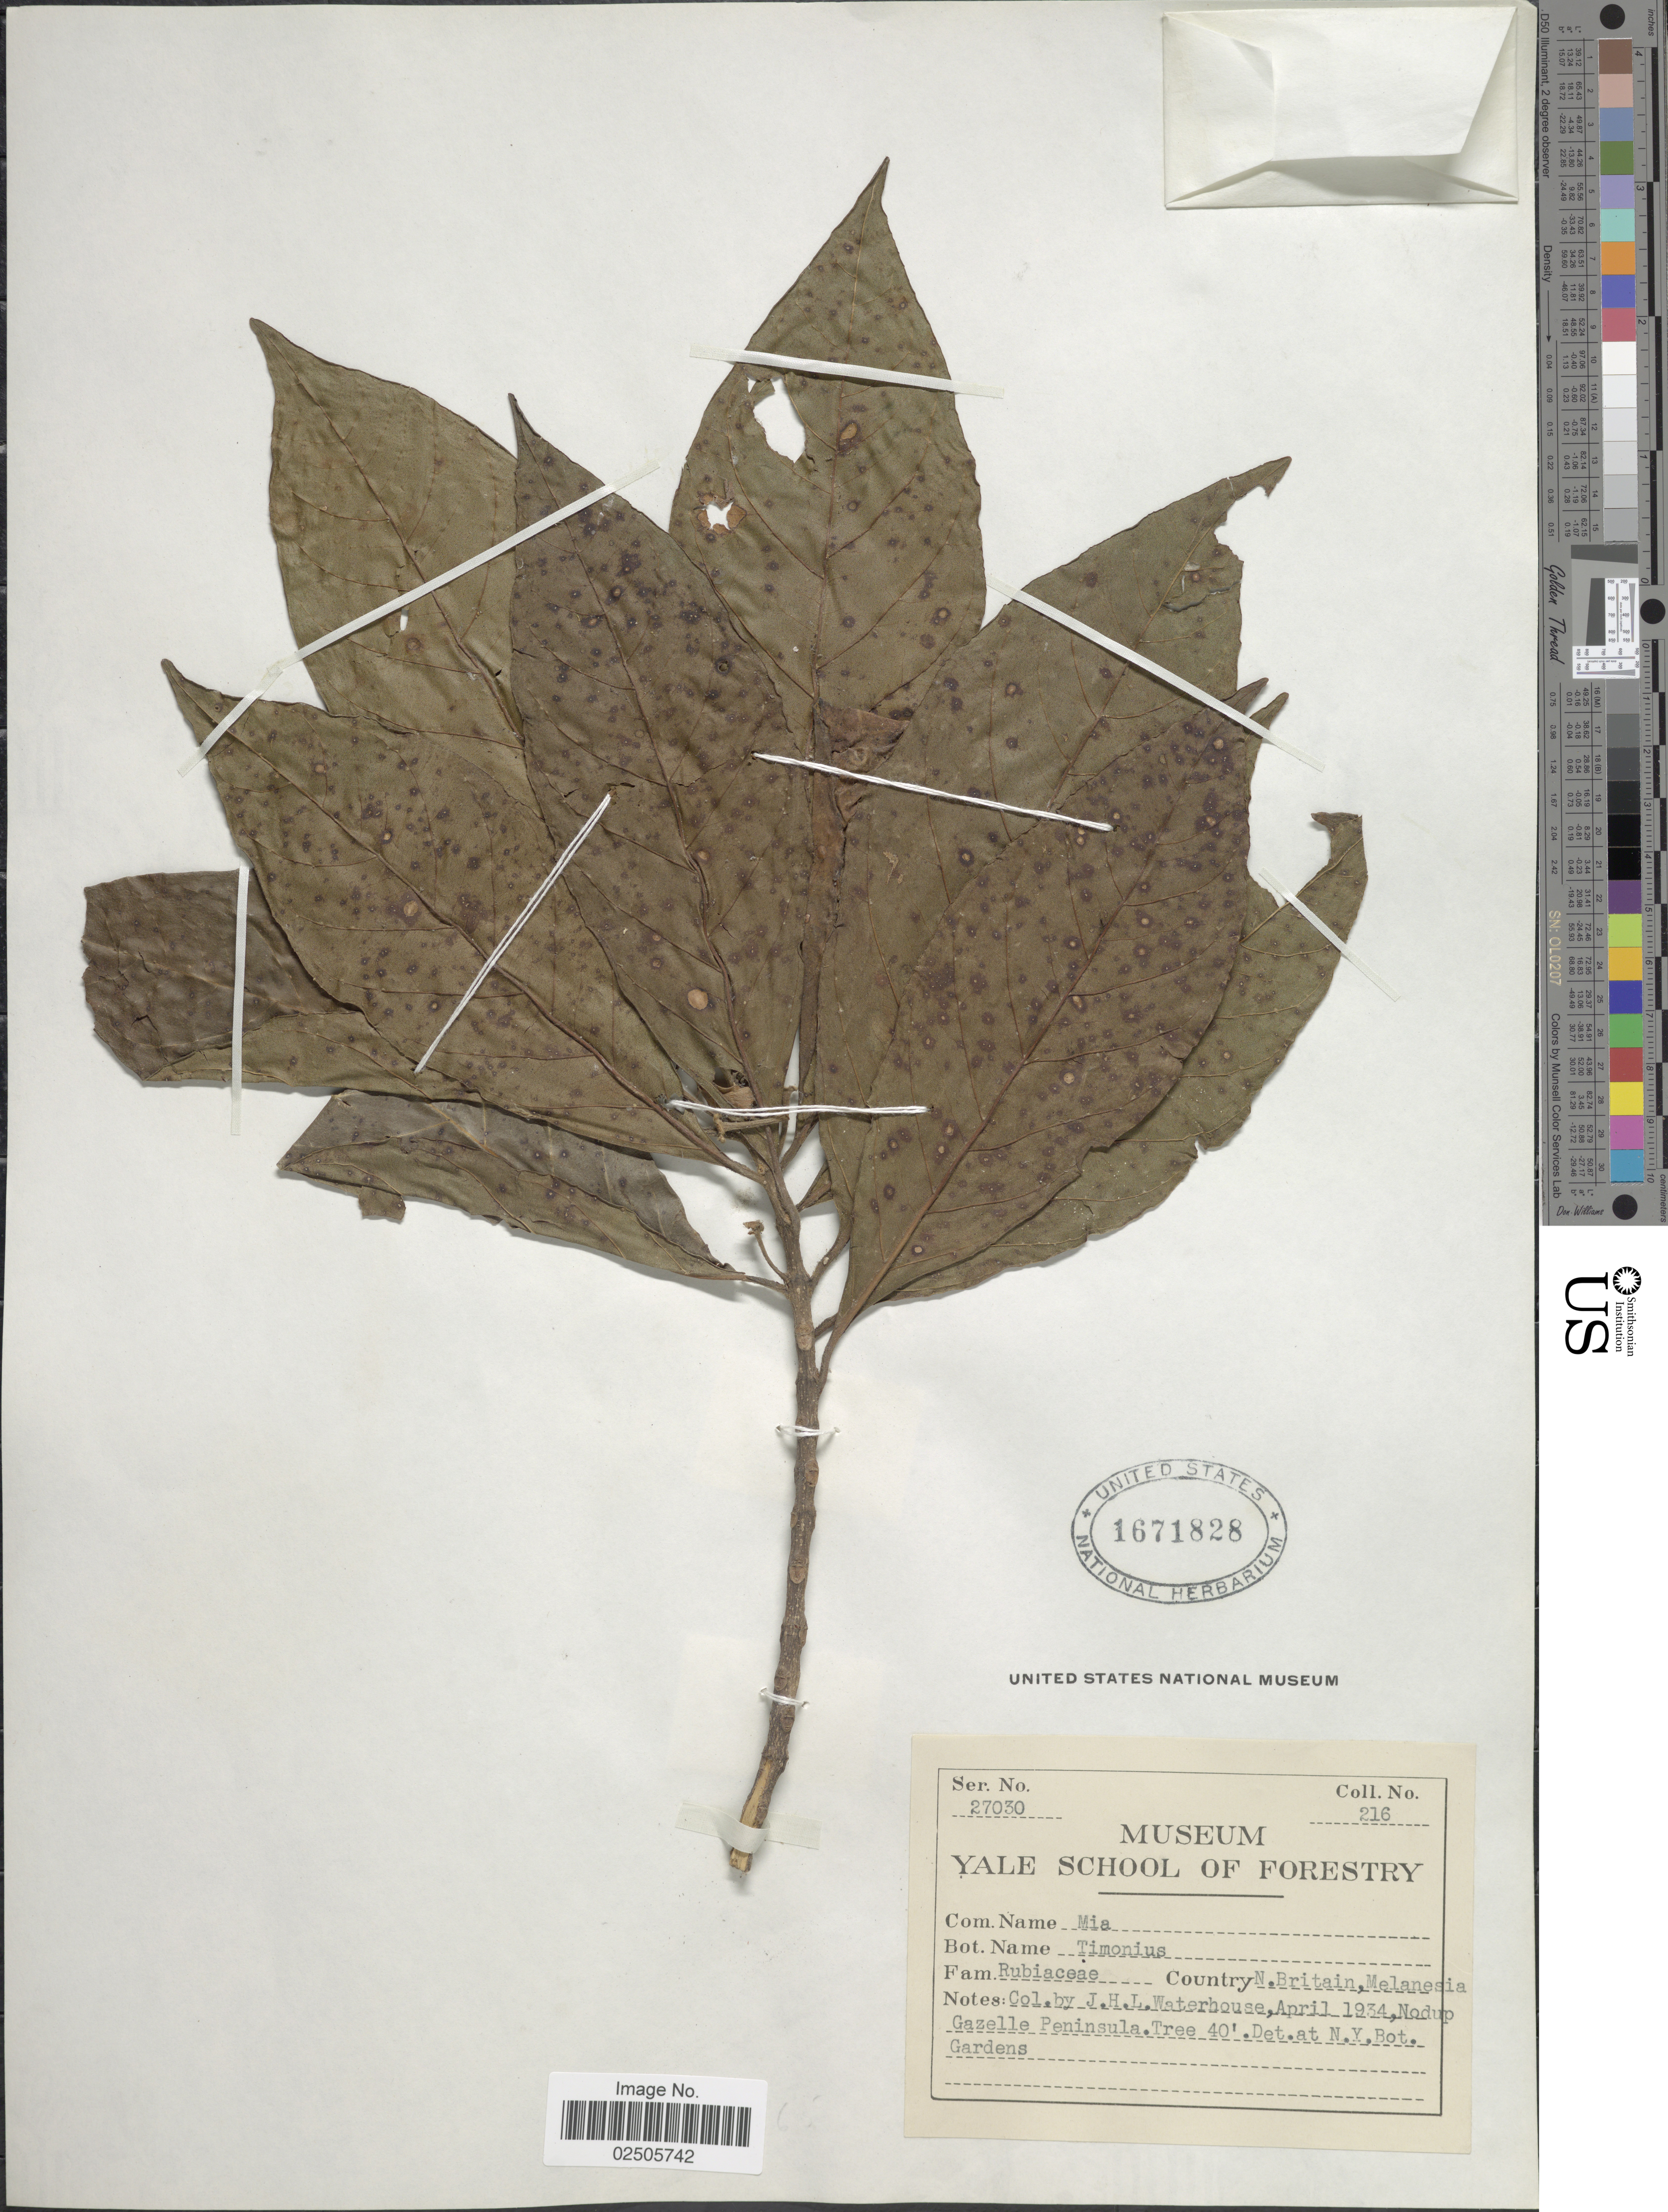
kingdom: Plantae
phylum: Tracheophyta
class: Magnoliopsida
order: Gentianales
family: Rubiaceae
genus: Timonius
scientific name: Timonius sp.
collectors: J. Waterhouse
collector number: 216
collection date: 1934-04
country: Papua New Guinea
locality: N. Britain, Melanesia, Nodup Gazelle Peninsula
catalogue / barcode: US 1671828